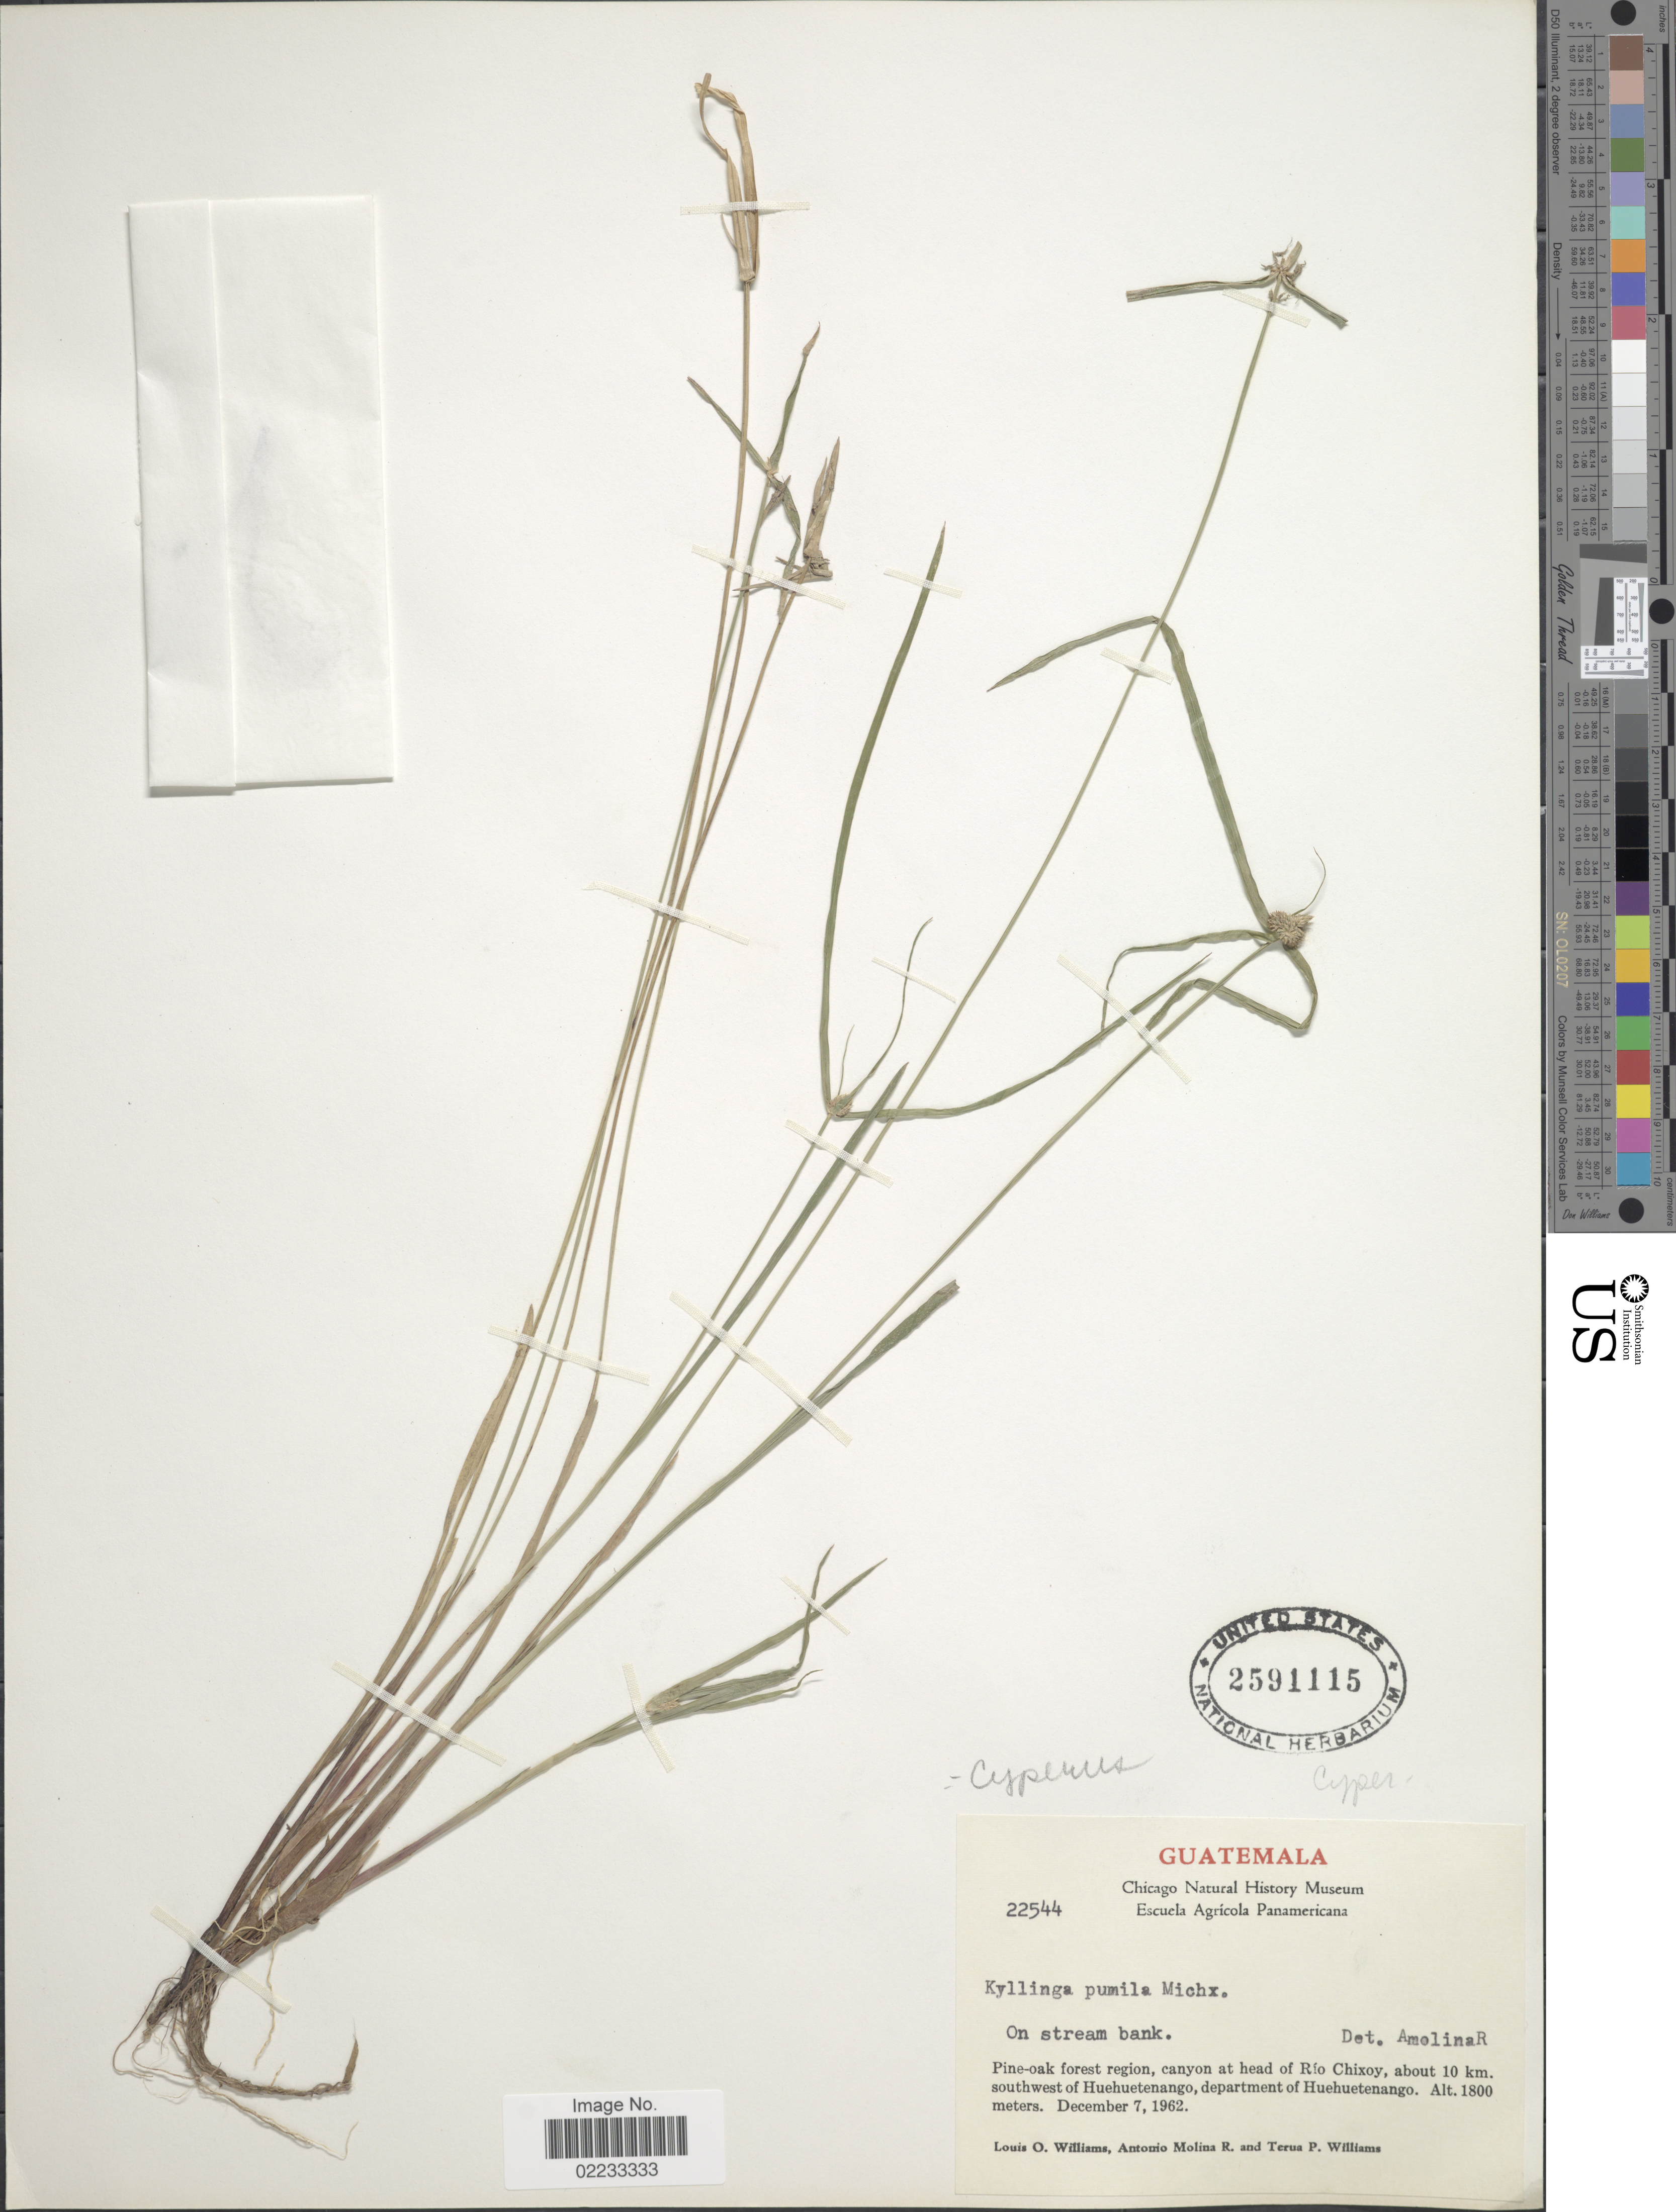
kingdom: Plantae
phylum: Tracheophyta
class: Liliopsida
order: Poales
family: Cyperaceae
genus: Cyperus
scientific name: Cyperus hortensis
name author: (Salzm. ex Steud.) Dorr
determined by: Strong, Mark T., (BOT), Smithsonian Institution - National Museum of Natural History (UNITED STATES)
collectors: L. O. Williams, A. Molina R. & T. Williams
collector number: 22544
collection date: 1962-12-07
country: Guatemala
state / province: Huehuetenango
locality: On stream bank, pine-oak forest region, canyon at head of Rio Chixoy, about 10 km. southwest of Huehuetenango.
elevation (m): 1800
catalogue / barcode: US 2591115